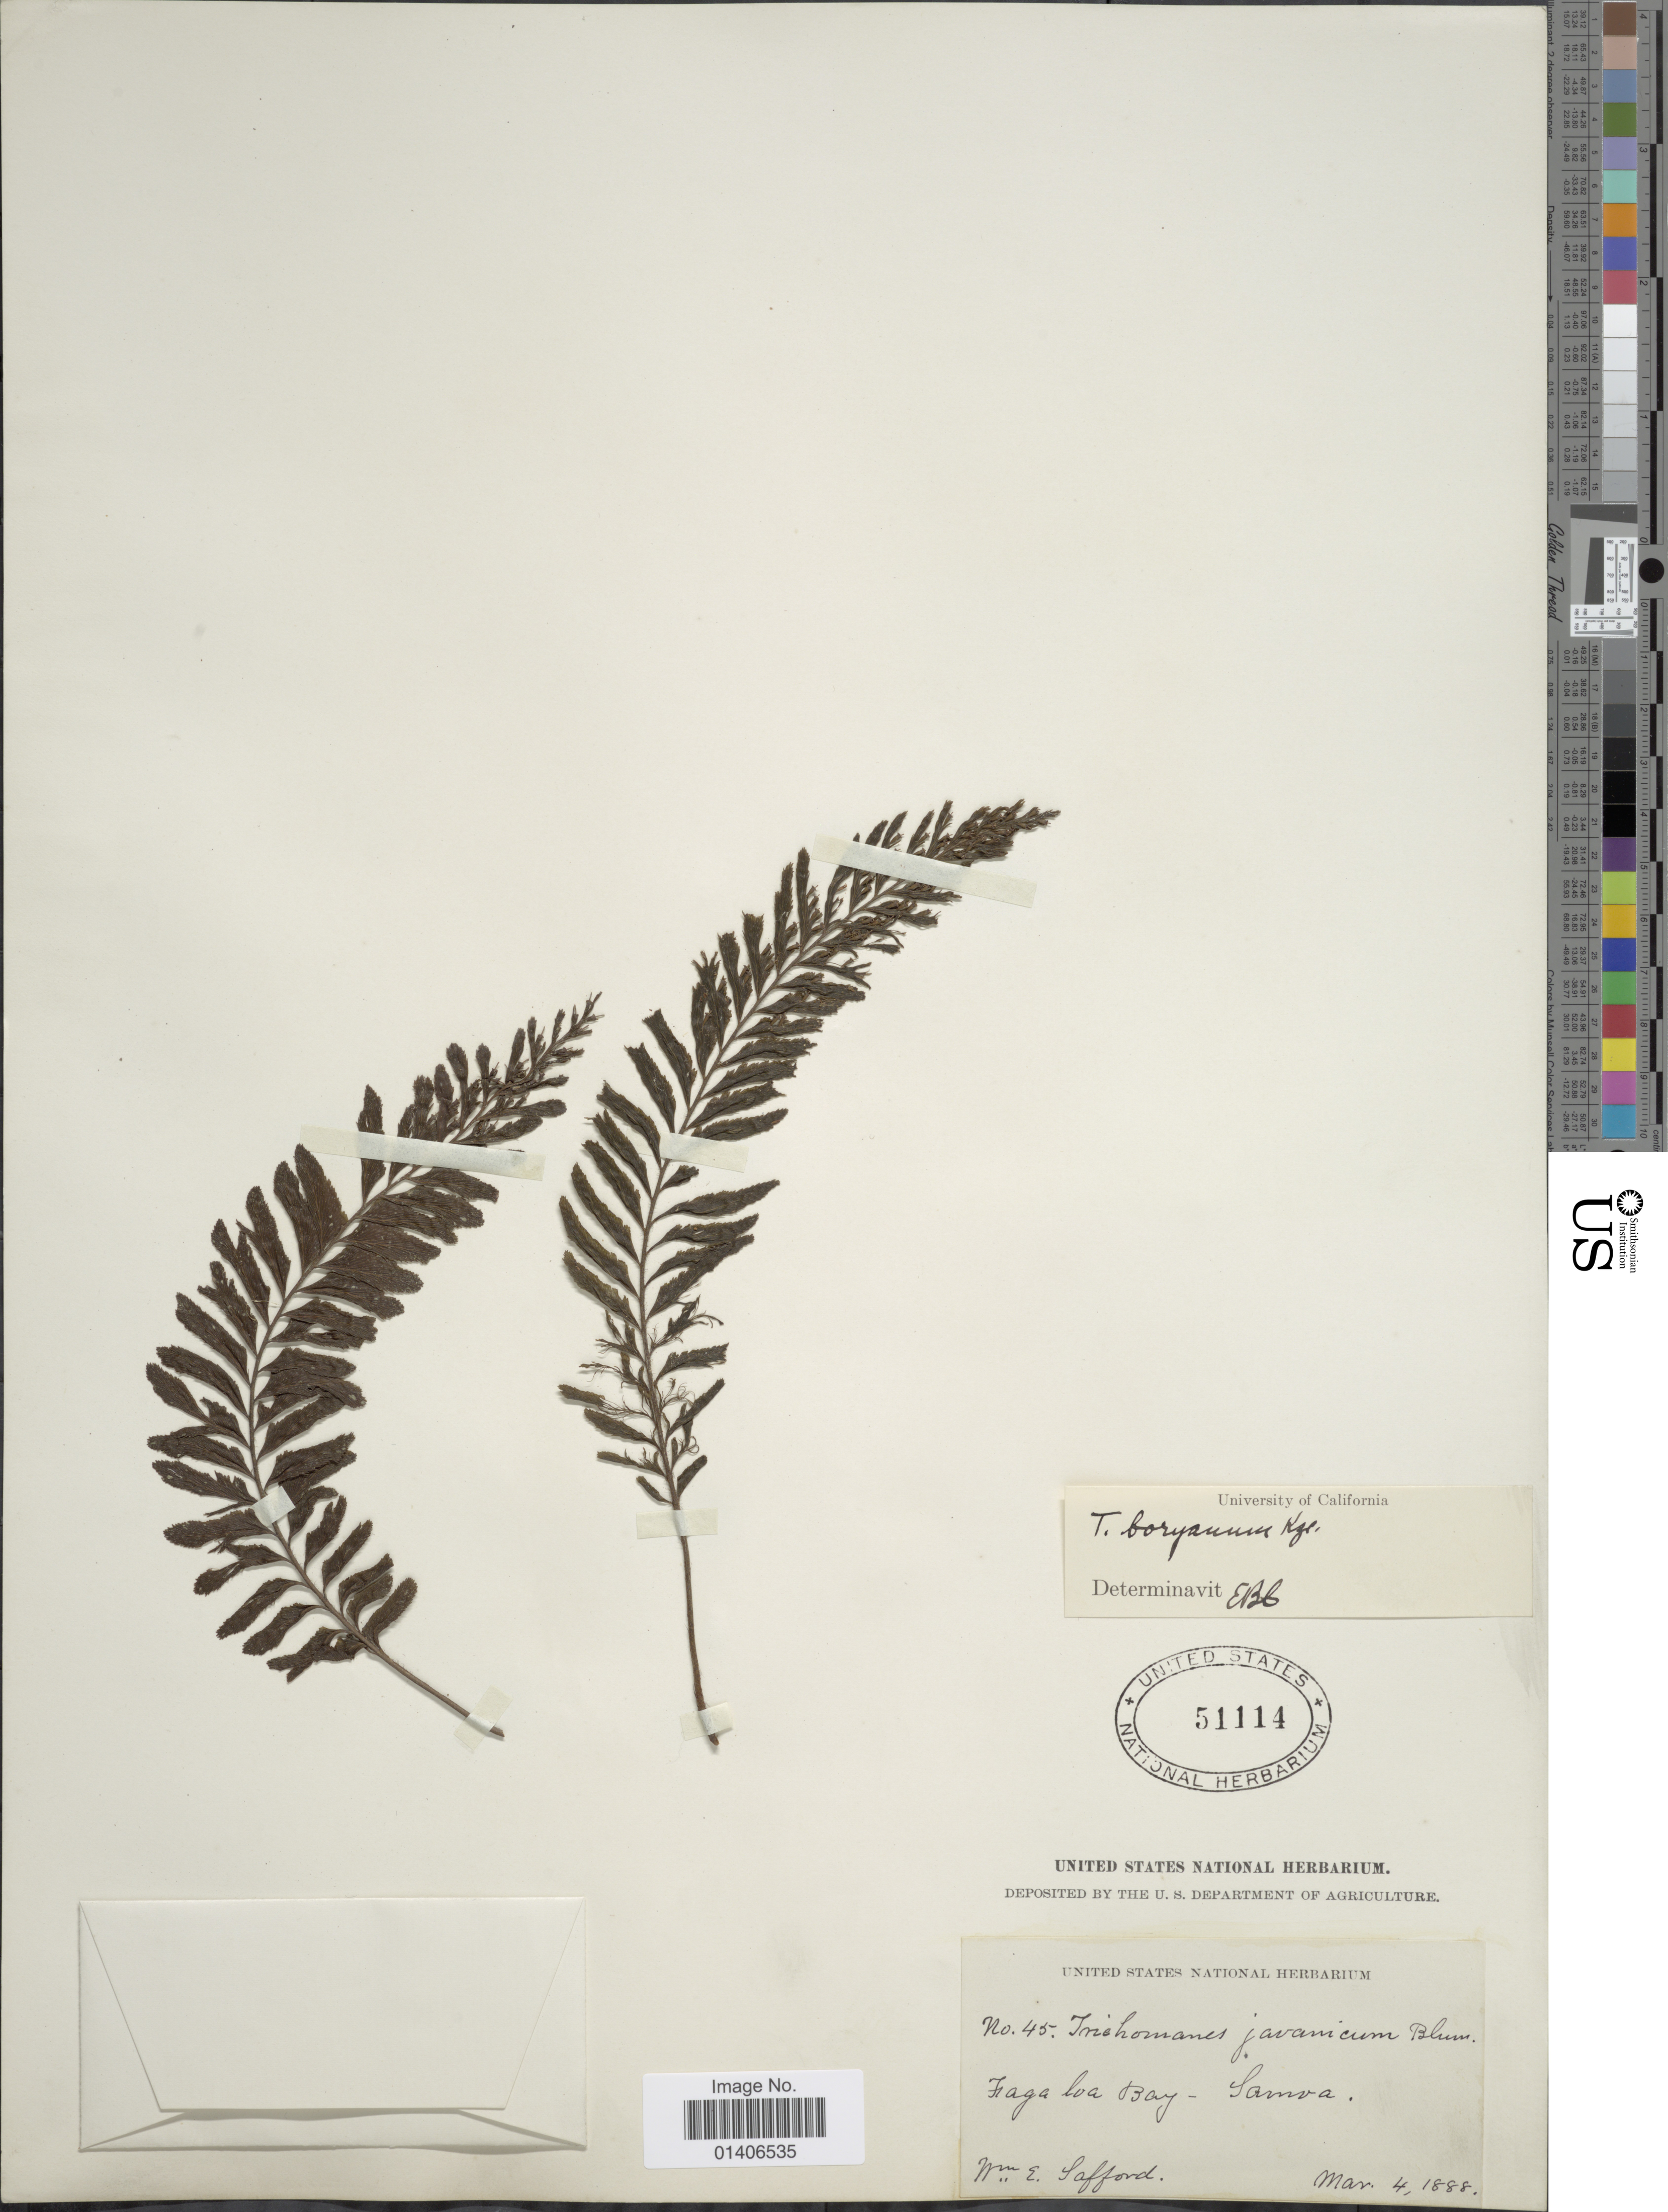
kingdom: Plantae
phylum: Tracheophyta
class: Polypodiopsida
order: Hymenophyllales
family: Hymenophyllaceae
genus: Cephalomanes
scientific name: Cephalomanes atrovirens subsp. boryanum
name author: (Kunze) K. Iwats.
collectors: W. E. Safford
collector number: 45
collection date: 1888-03-04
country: Samoa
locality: Faga loa Bay - Samoa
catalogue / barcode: US 51114